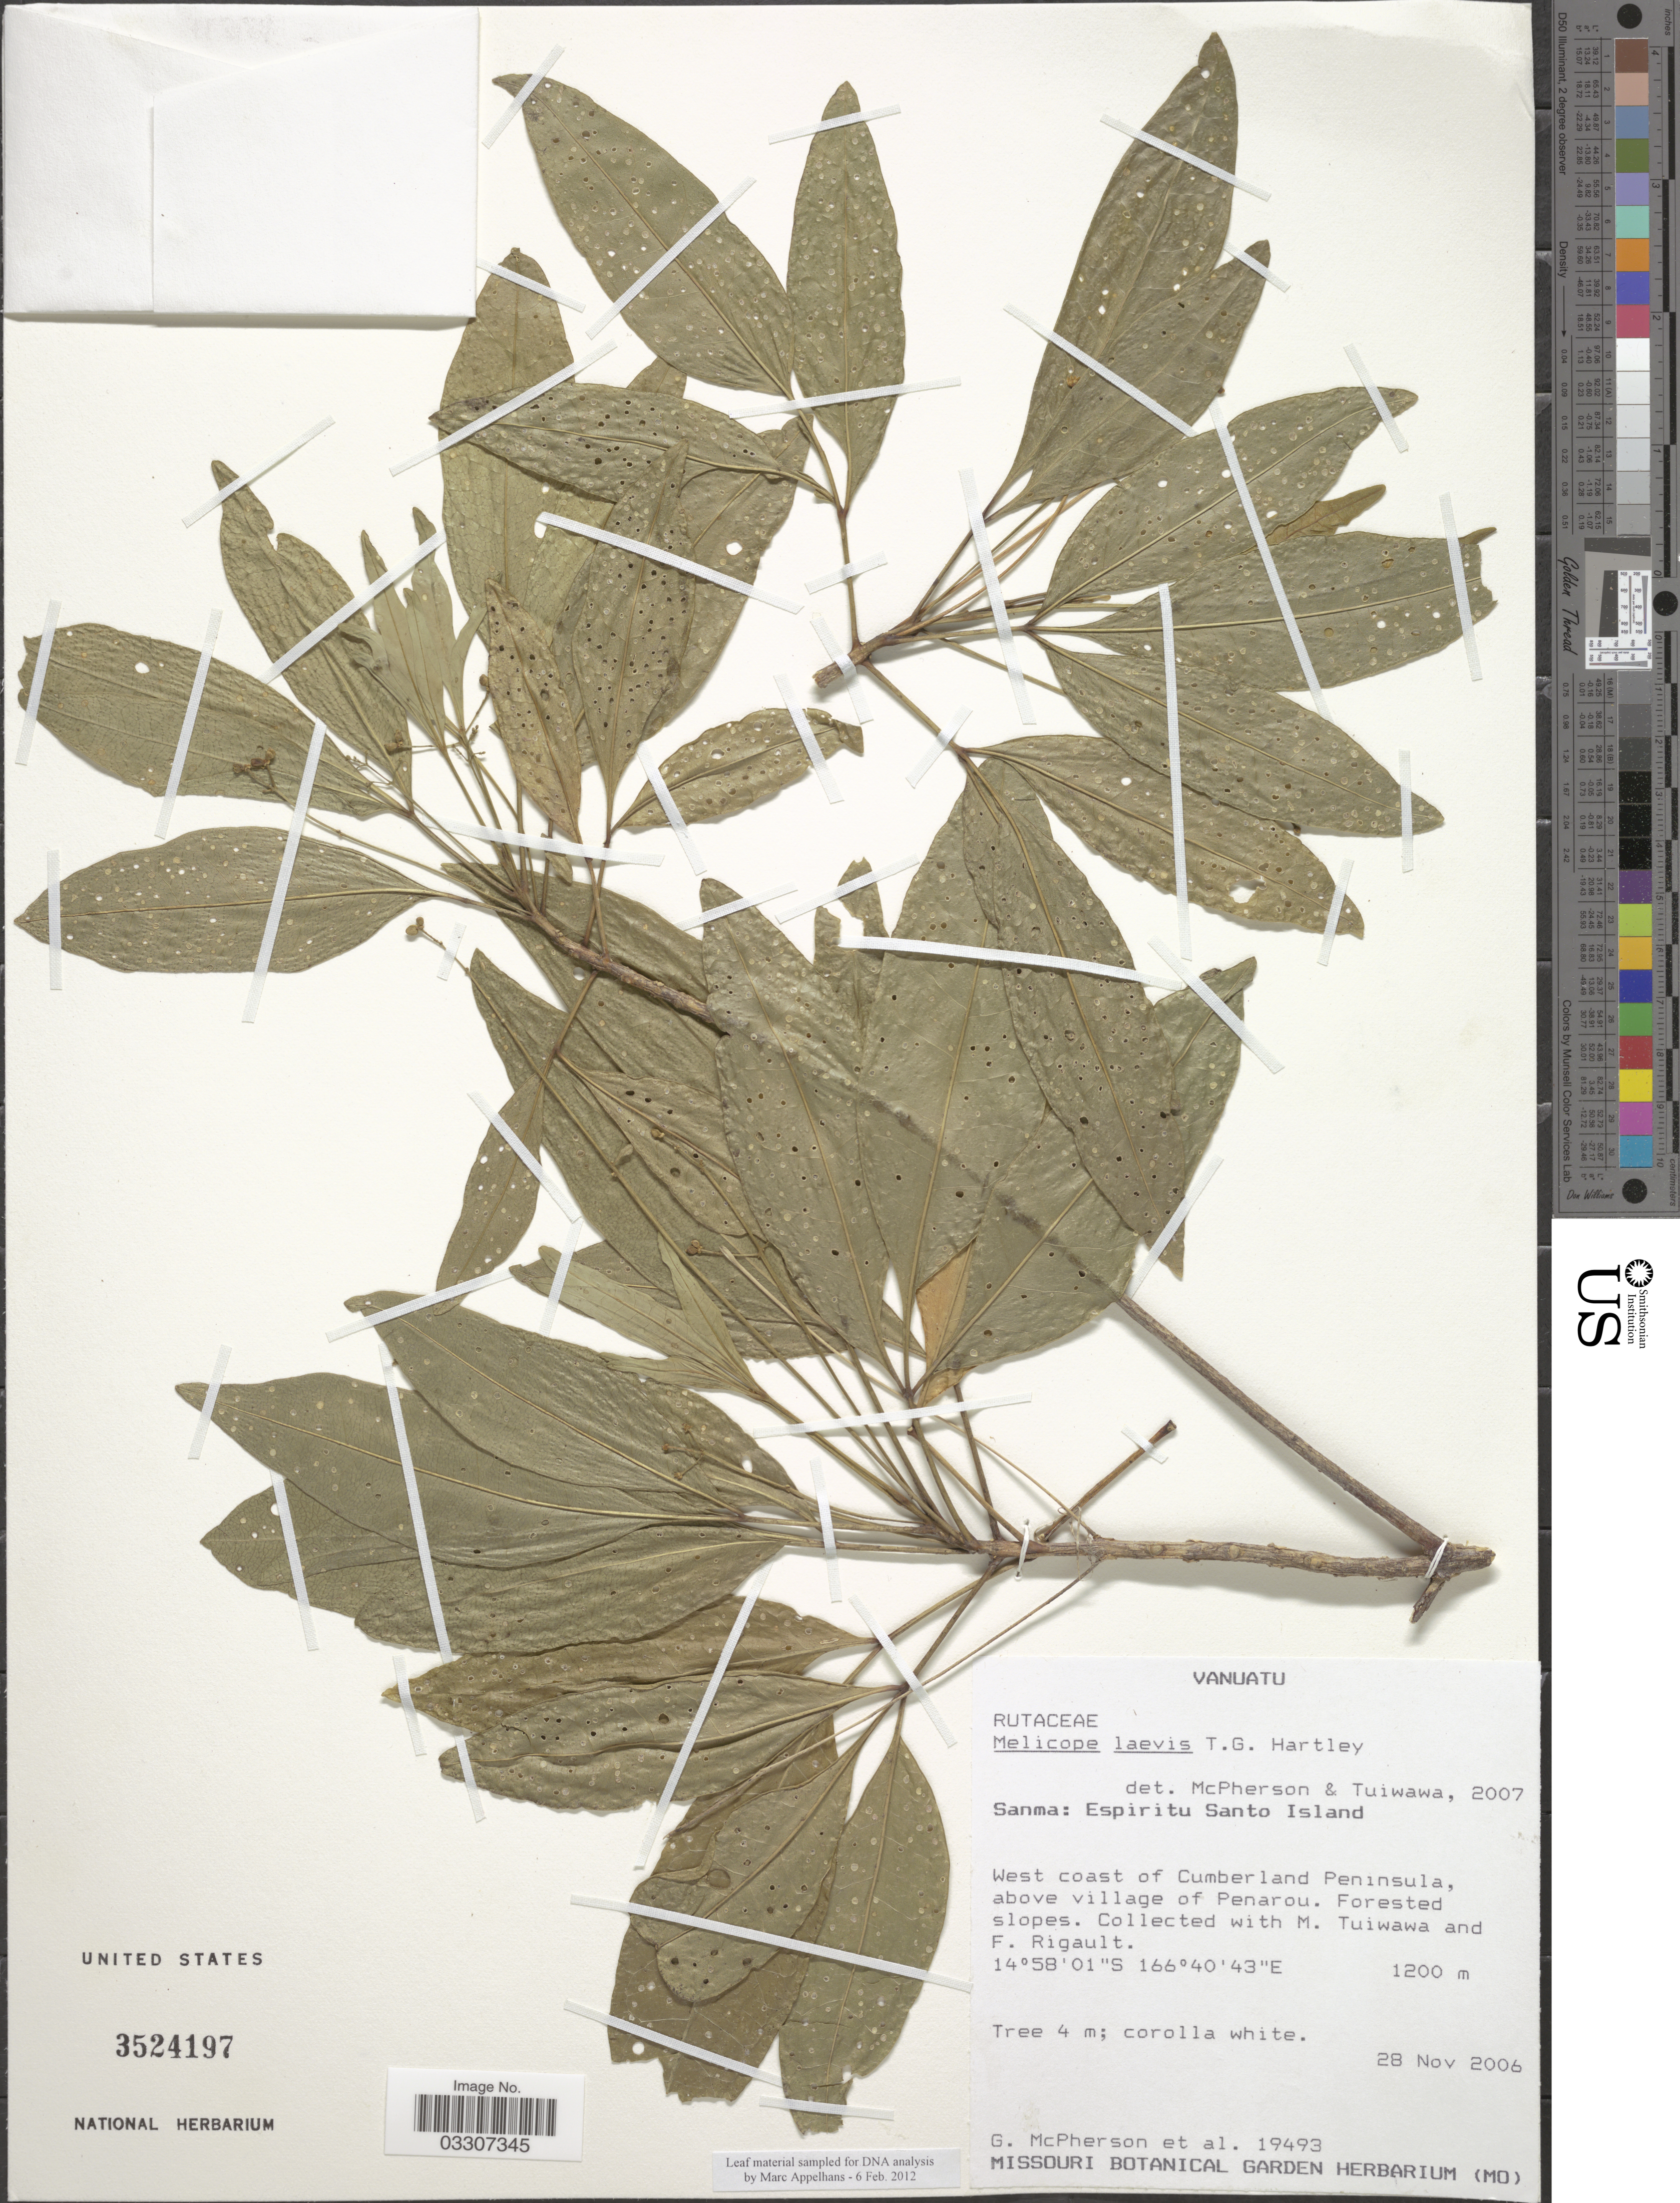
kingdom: Plantae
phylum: Tracheophyta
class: Magnoliopsida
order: Sapindales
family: Rutaceae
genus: Melicope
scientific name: Melicope laevis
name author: T.G. Hartley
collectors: G. McPherson, M. Tuiwawa & F. Rigault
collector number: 19493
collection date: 2006-11-28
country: Vanuatu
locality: Sanma: Espiritu Santo Island. West coast of Cumberland Peninsula, above village of Penarou. Forested slopes.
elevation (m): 1200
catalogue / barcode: US 3524197